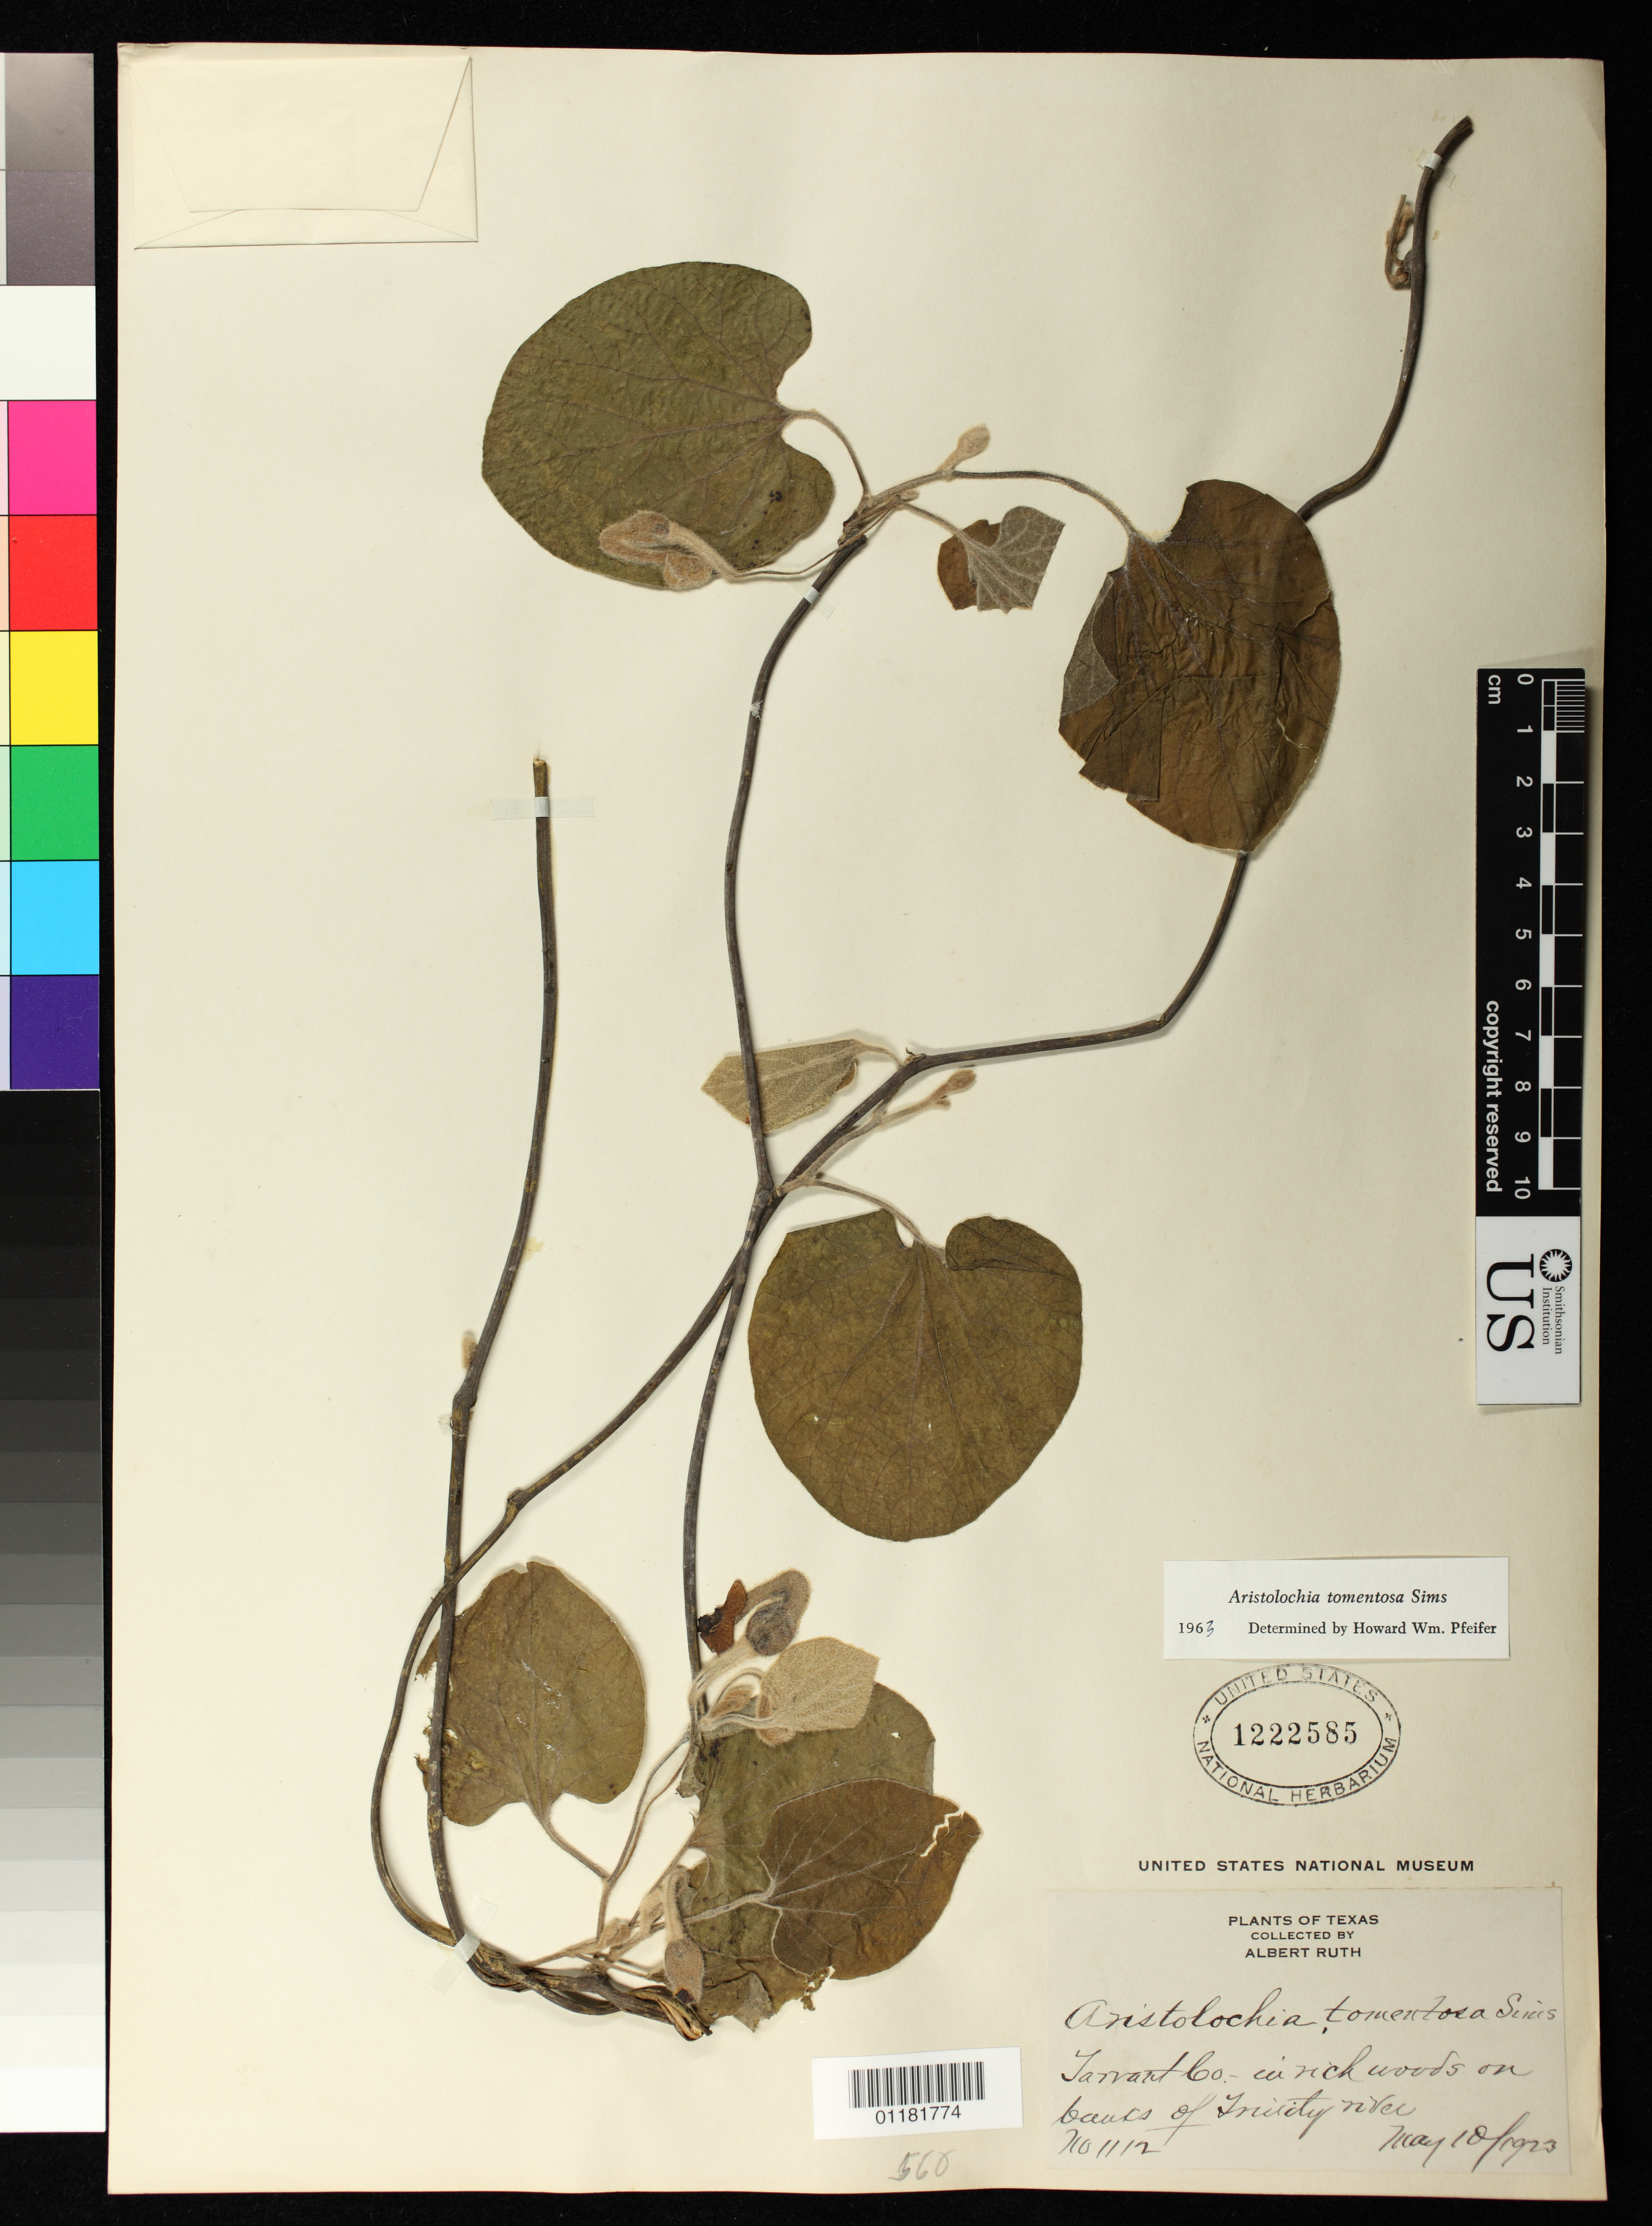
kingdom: Plantae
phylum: Tracheophyta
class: Magnoliopsida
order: Piperales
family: Aristolochiaceae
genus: Aristolochia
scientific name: Aristolochia tomentosa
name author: Sims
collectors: A. Ruth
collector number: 1112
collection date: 1923-05-10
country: United States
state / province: Texas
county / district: Tarrant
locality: On banks of Trinity River, Tarrant County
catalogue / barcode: US 1222585